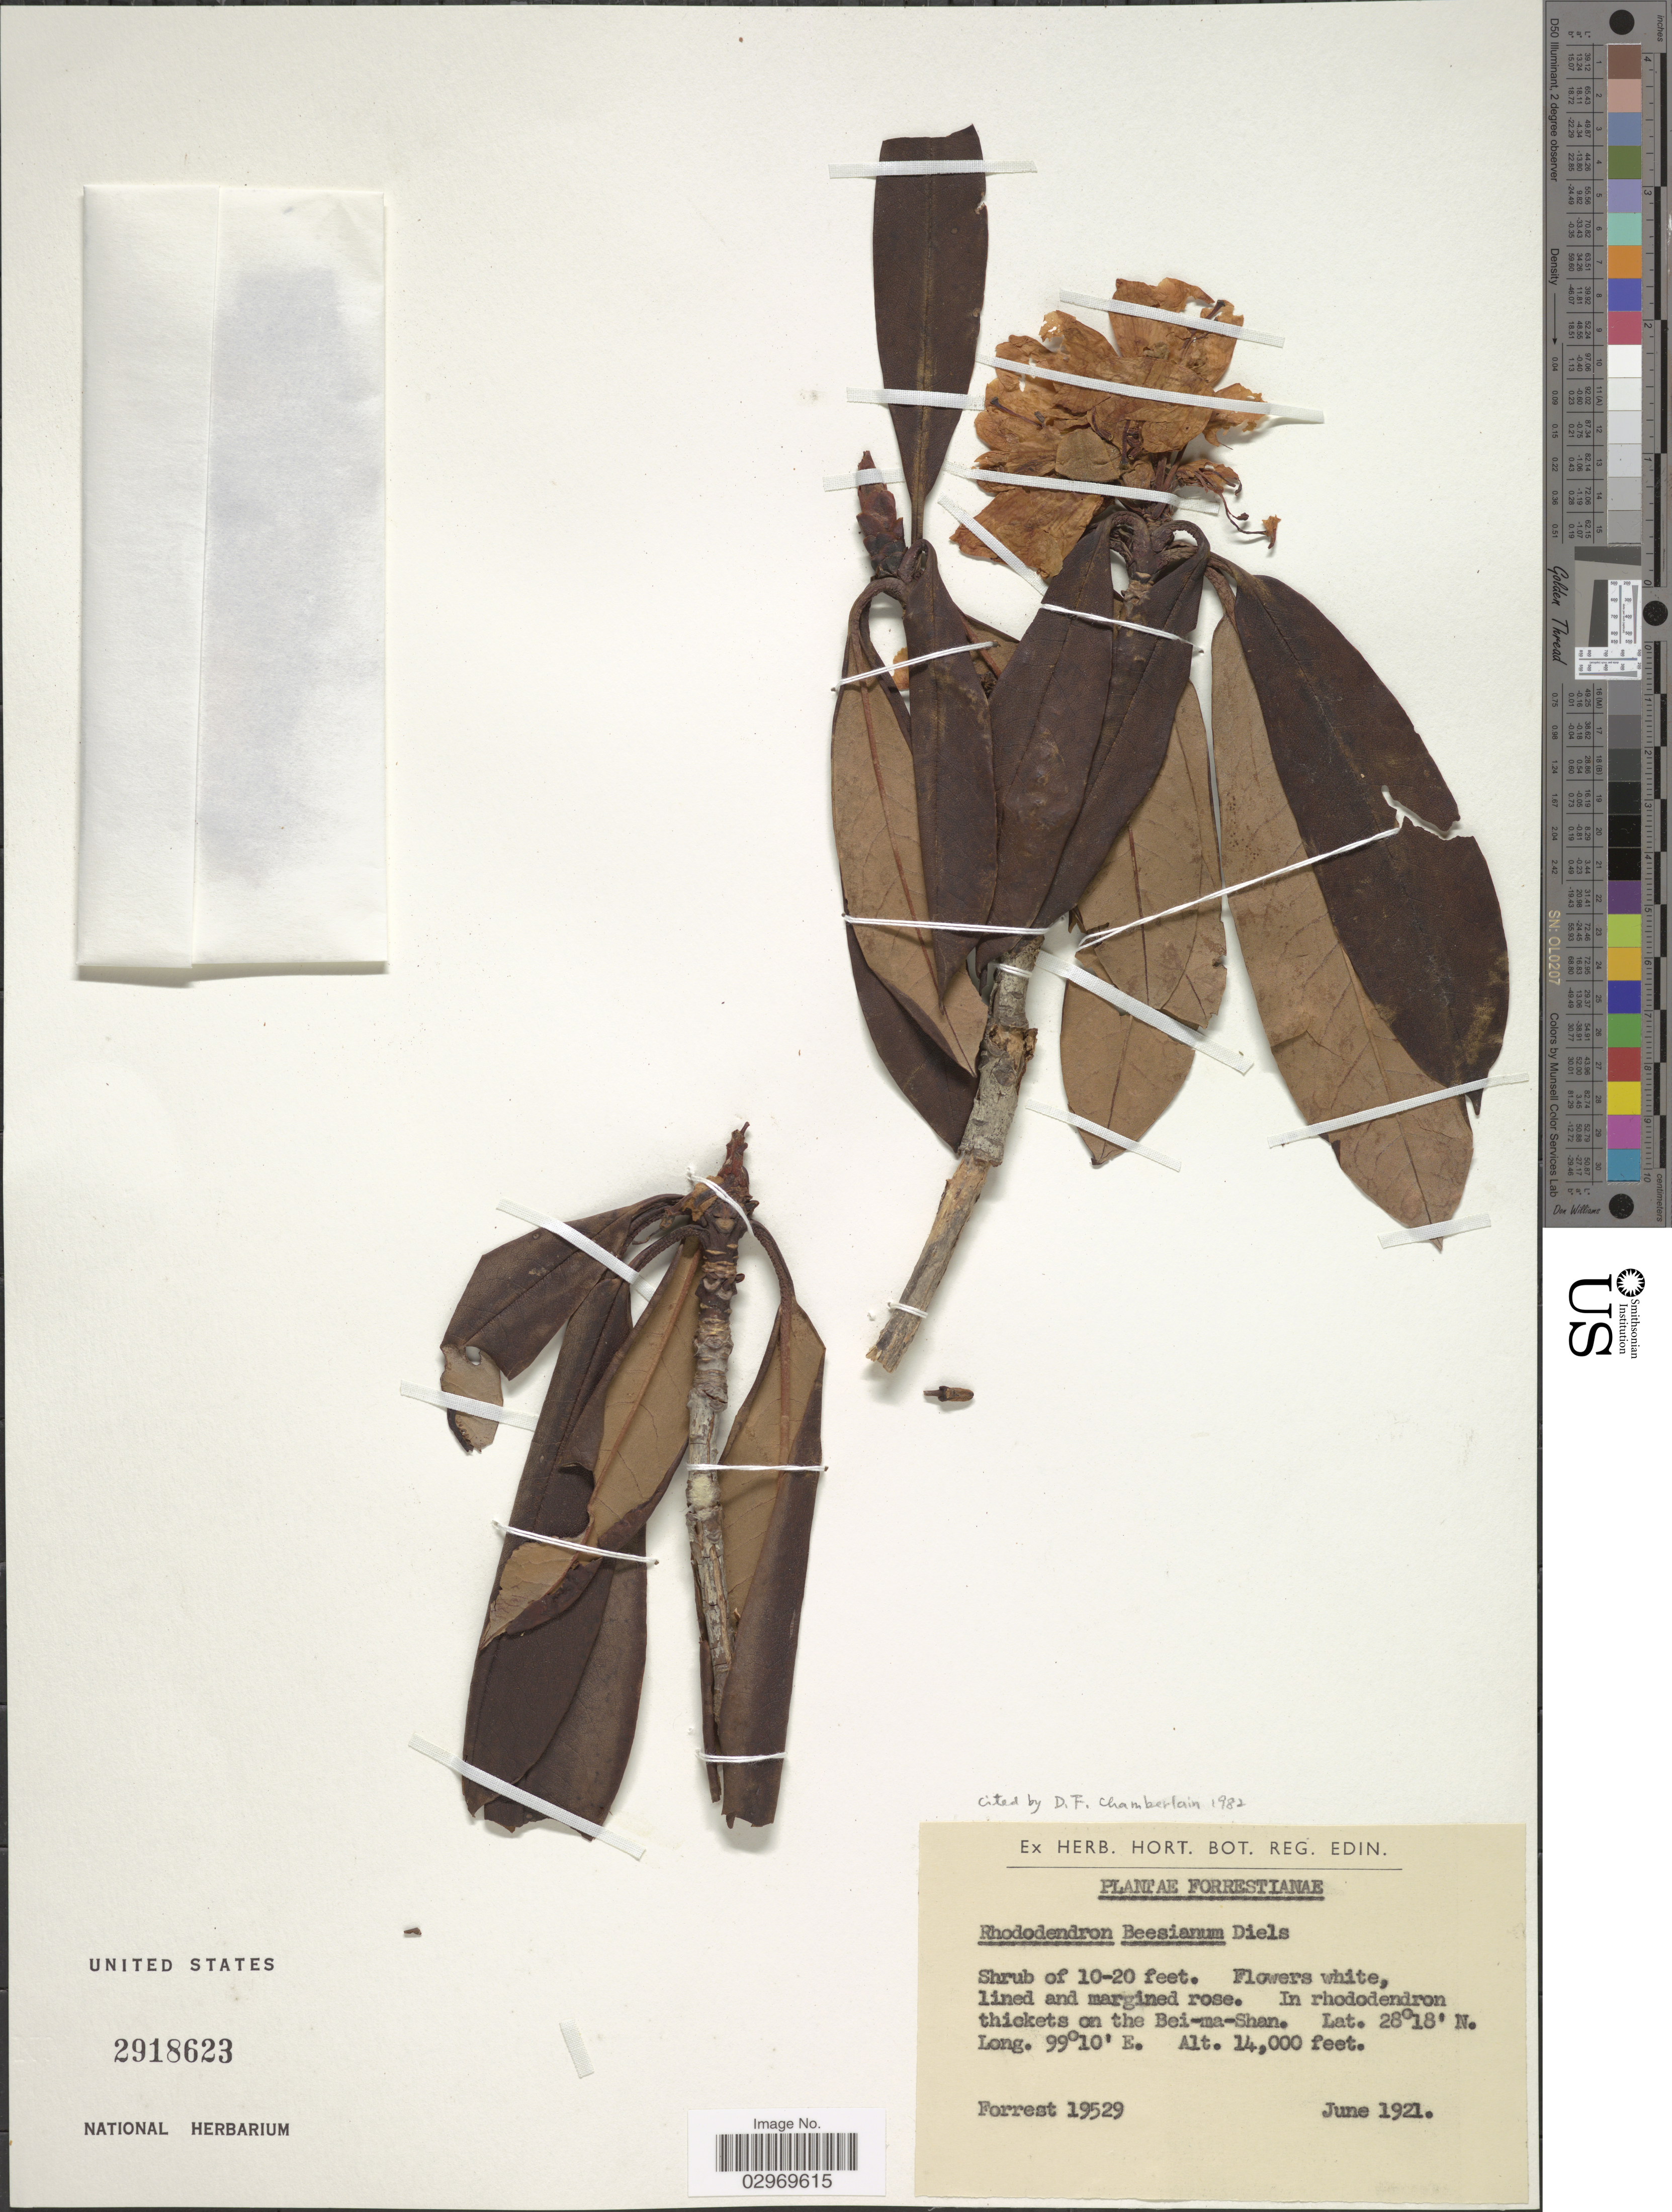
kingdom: Plantae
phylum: Tracheophyta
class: Magnoliopsida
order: Ericales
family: Ericaceae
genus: Rhododendron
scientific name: Rhododendron beesianum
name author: Diels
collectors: -. Forrest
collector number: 19529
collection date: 1921-06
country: China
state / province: Yunnan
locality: In rhododendron thickets on the Bei-ma-Shan.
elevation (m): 4267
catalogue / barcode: US 2918623